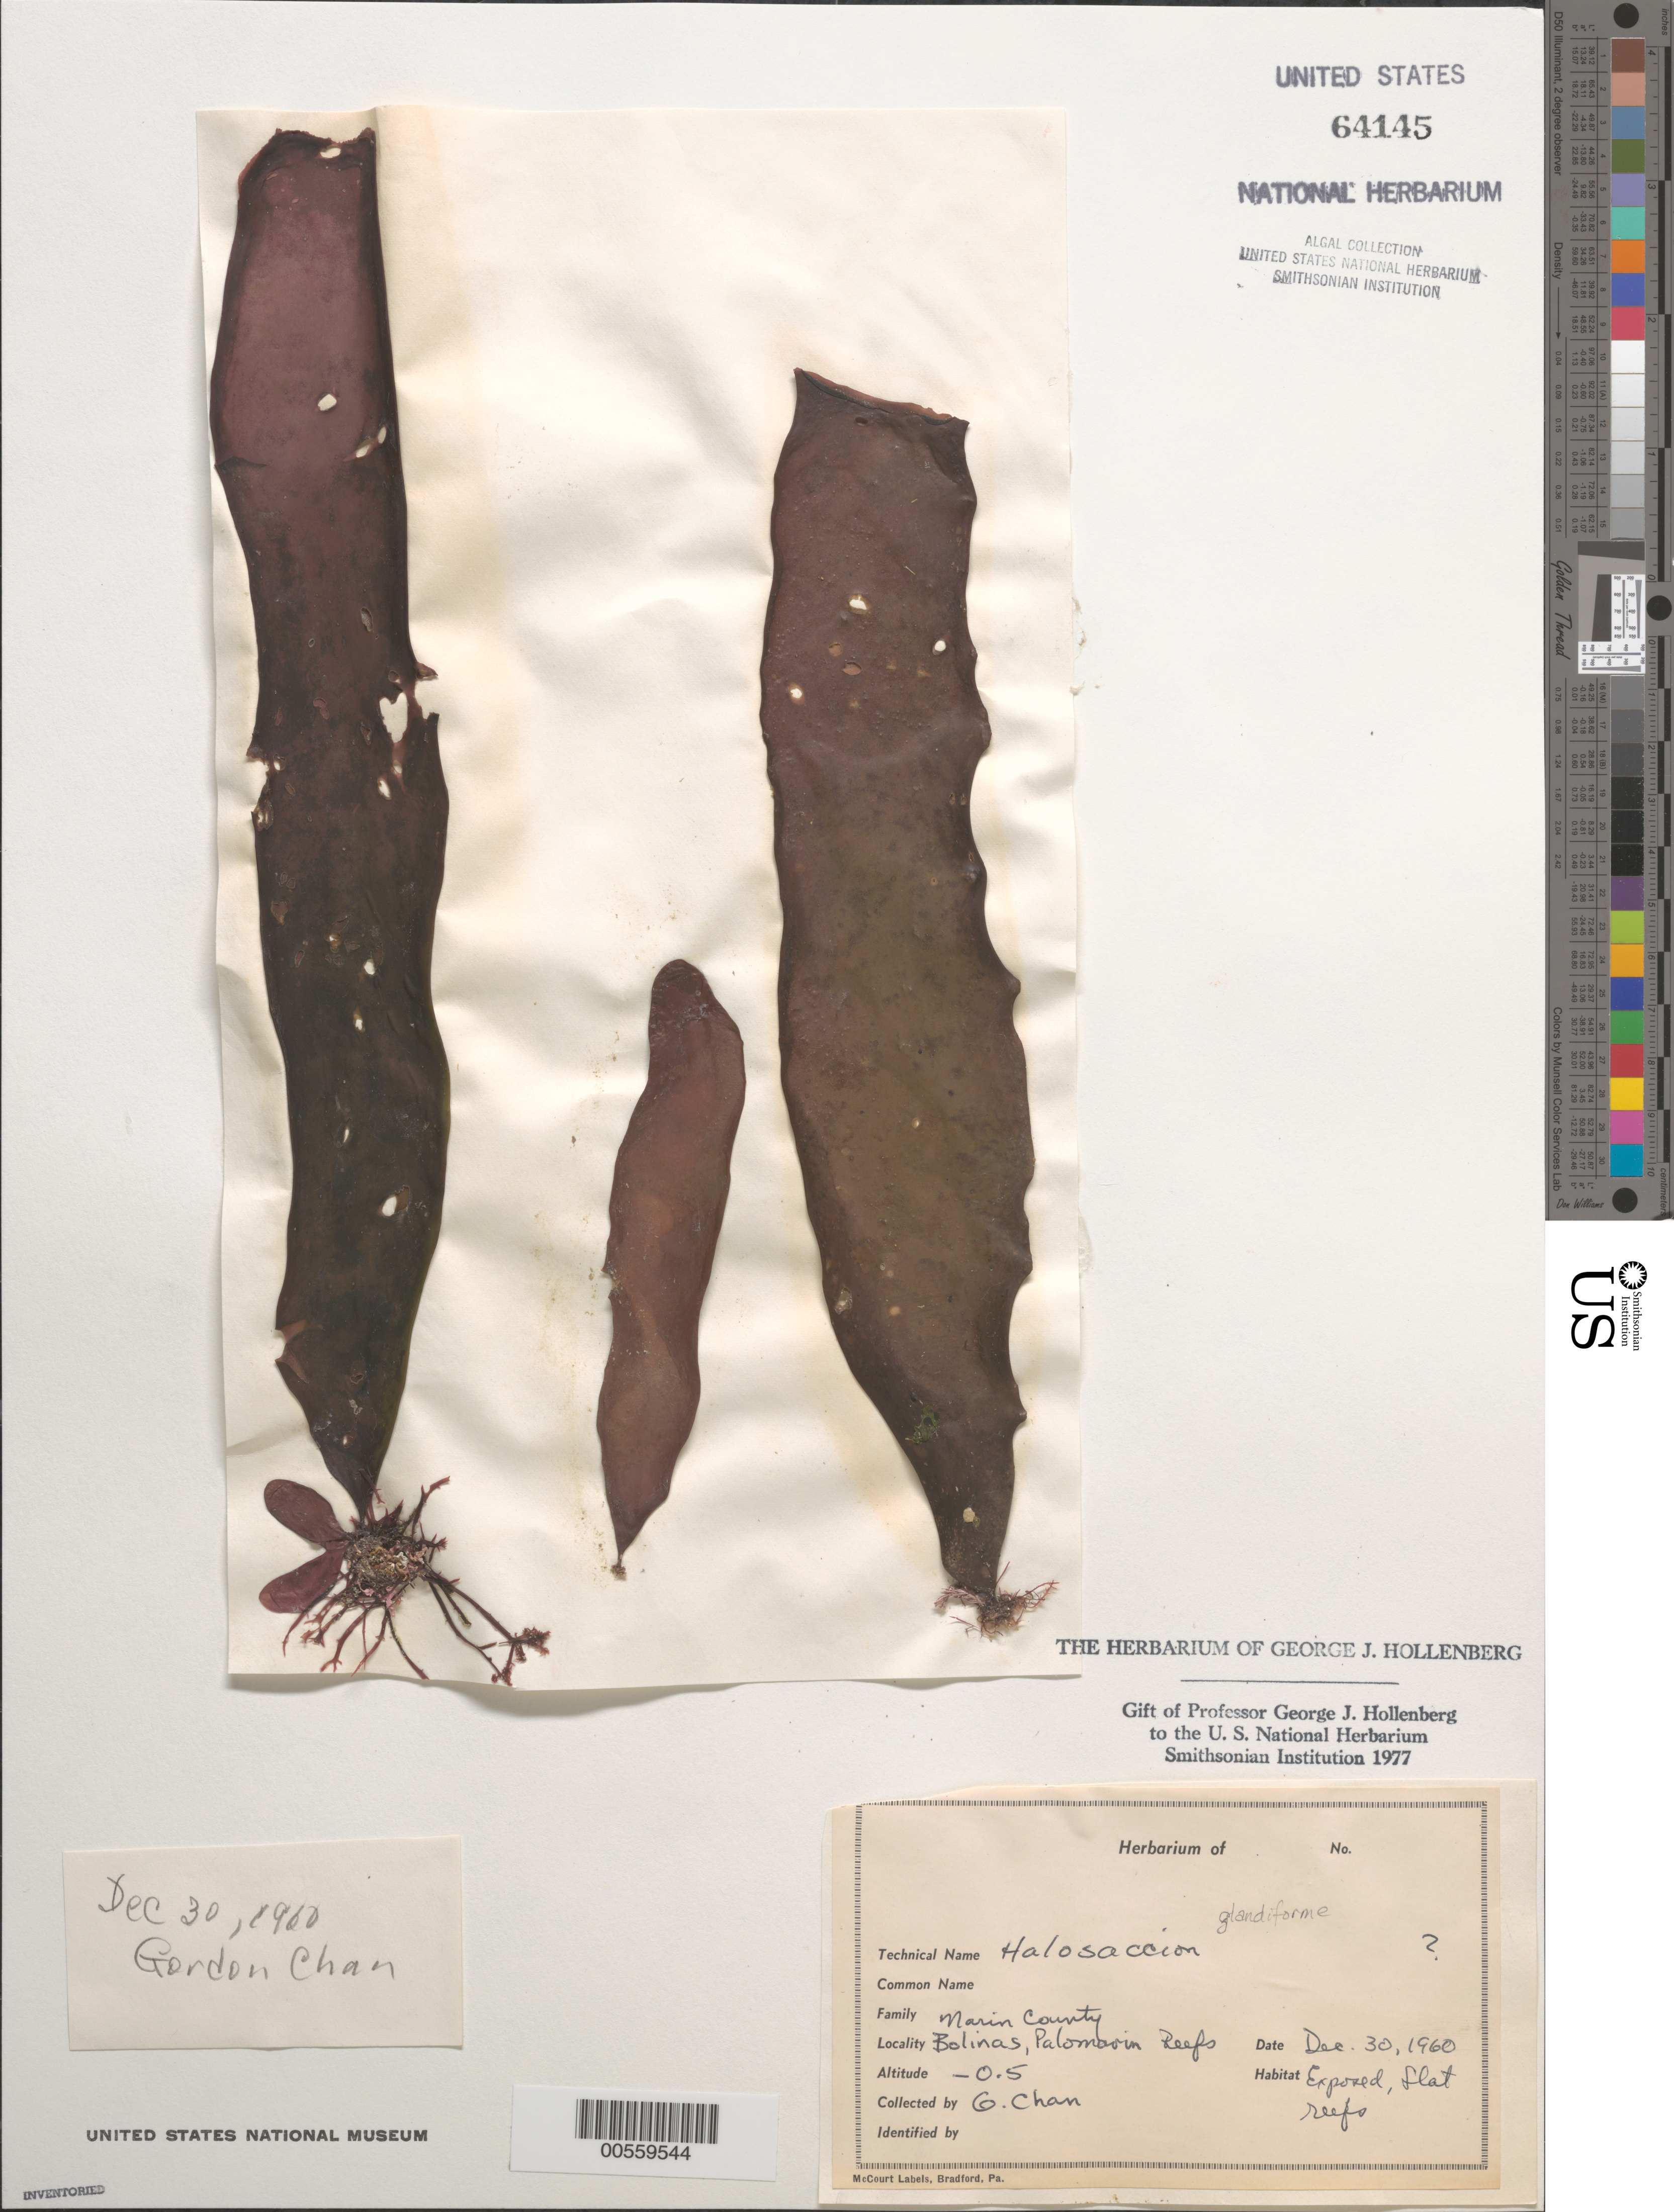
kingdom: Plantae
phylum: Rhodophyta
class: Florideophyceae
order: Palmariales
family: Palmariaceae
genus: Halosaccion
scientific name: Halosaccion glandiforme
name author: (S.G. Gmel.) Rupr.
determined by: Hollenberg, George J.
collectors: G. Chan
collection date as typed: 30 Dec 1960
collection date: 1960-12-30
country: United States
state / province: California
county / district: Marin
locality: Palomarin Reefs north of Bolinas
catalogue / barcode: US 64145